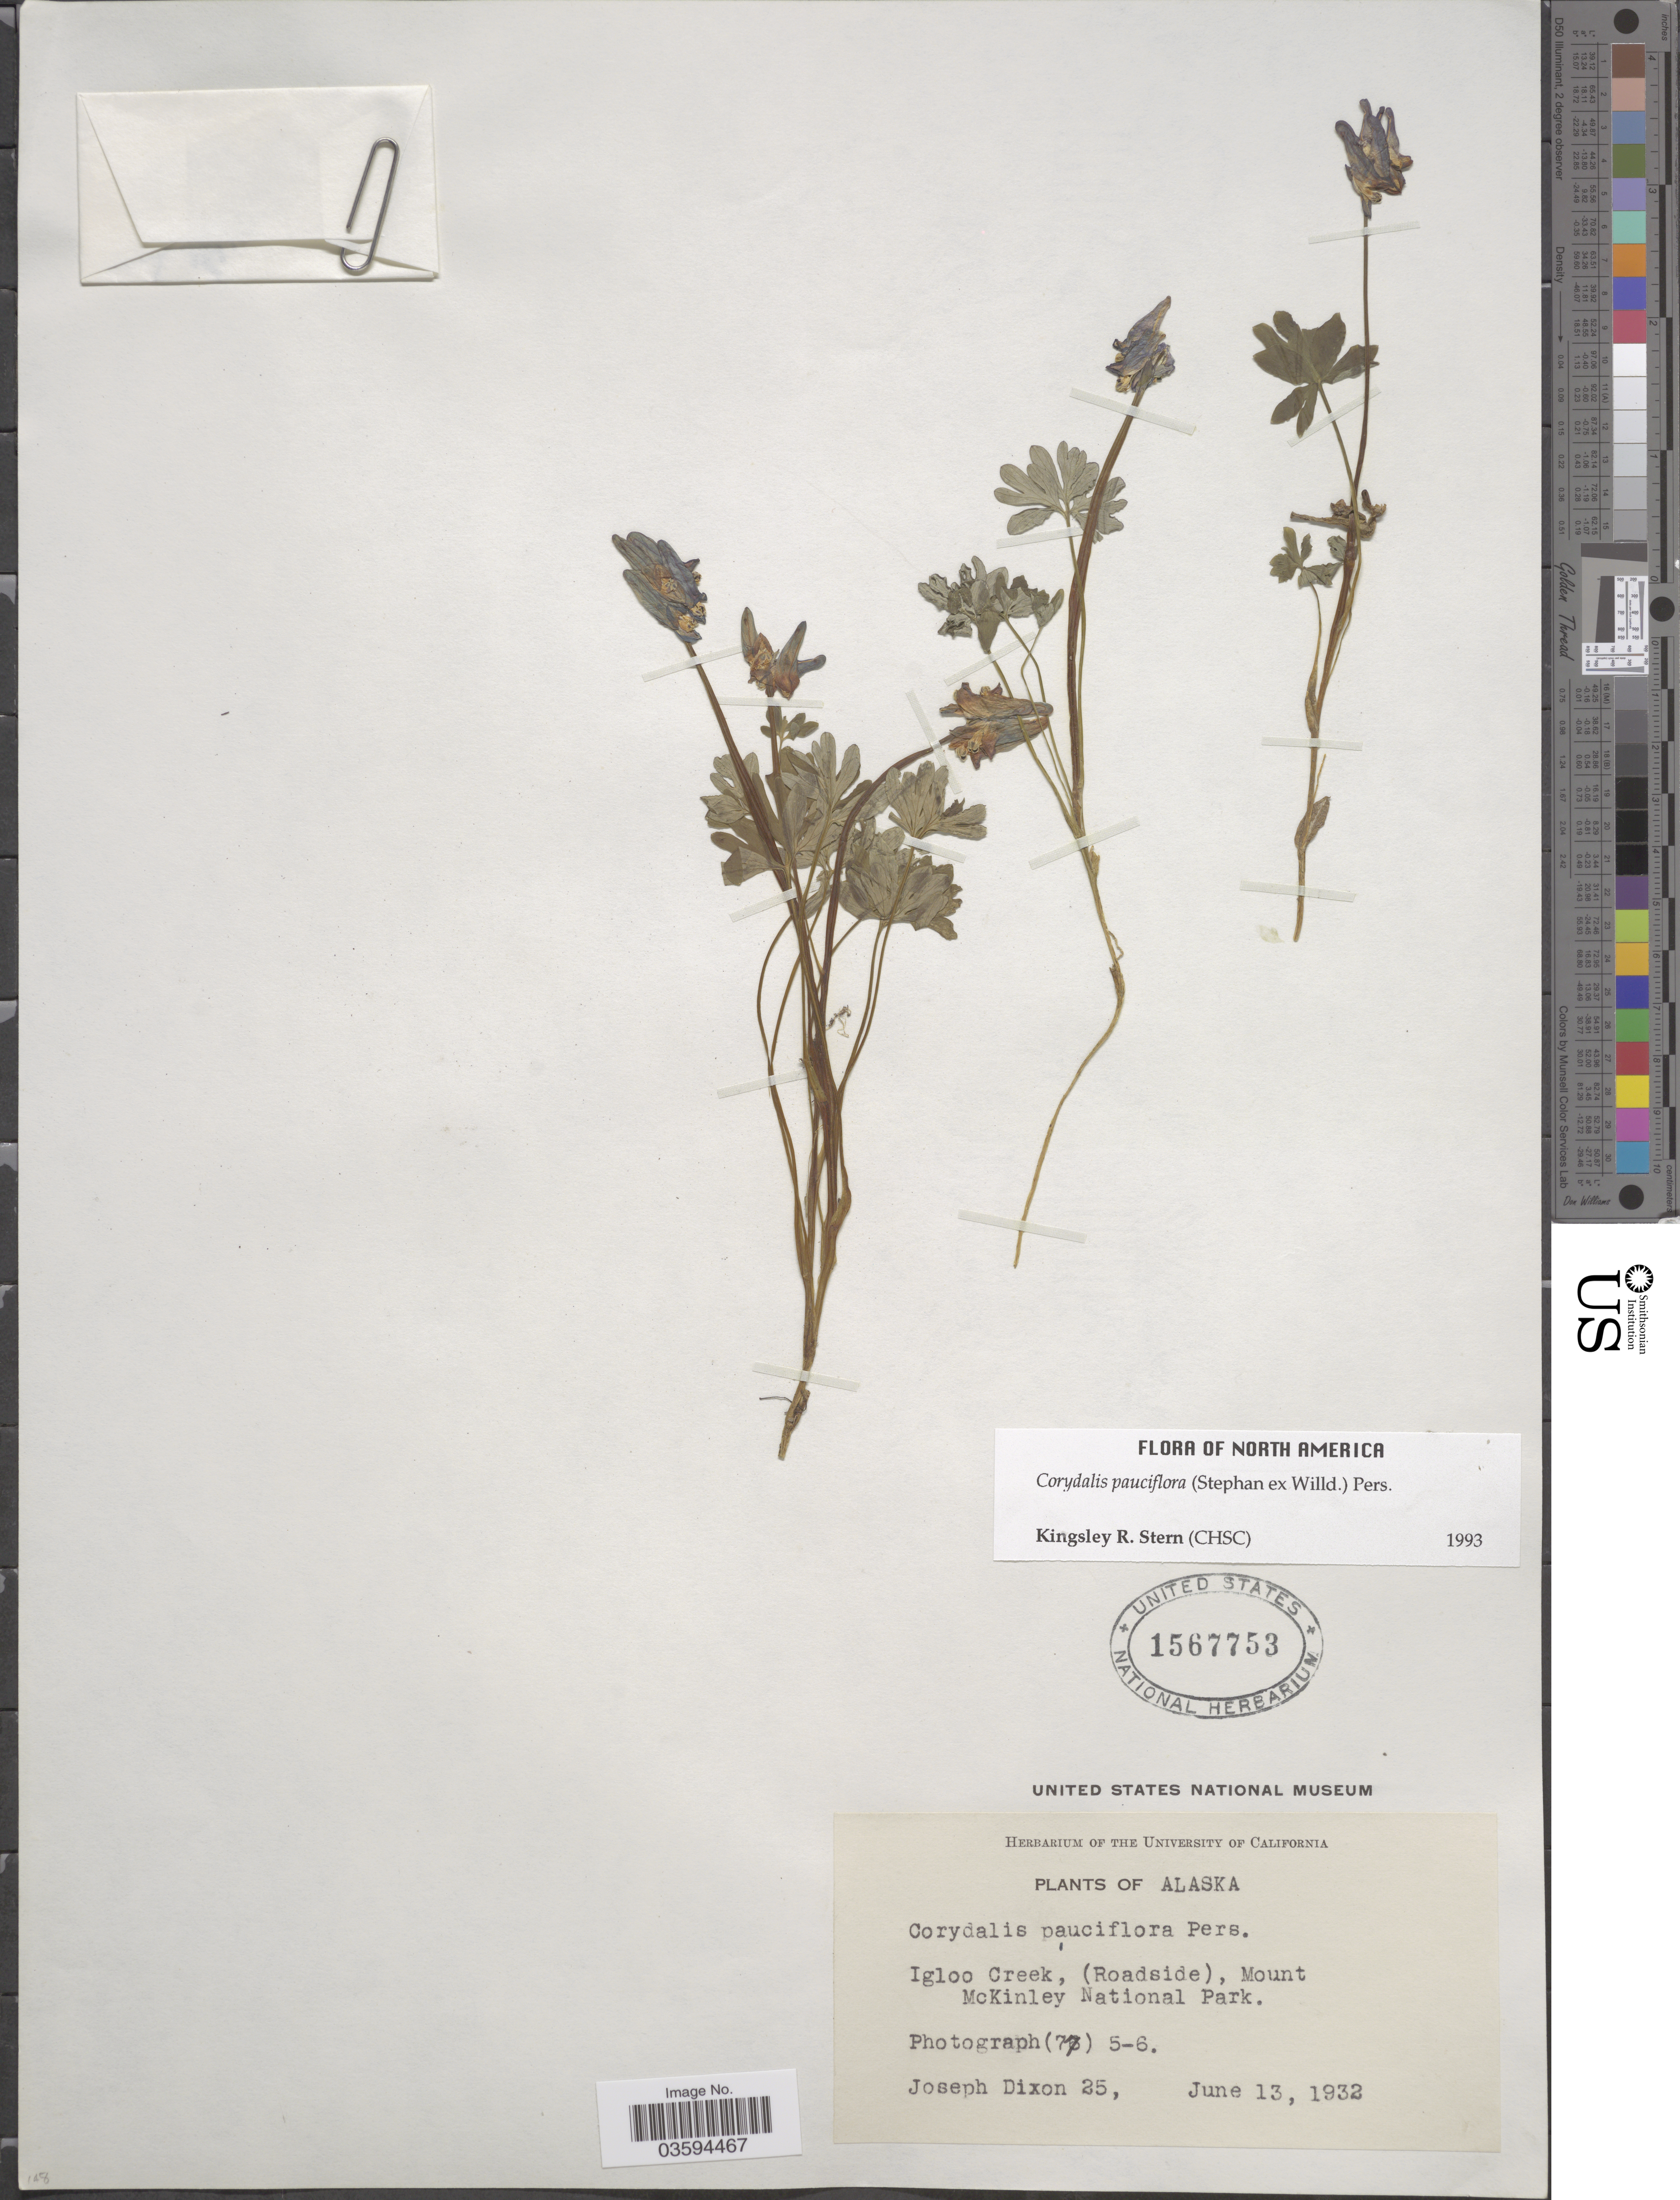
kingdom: Plantae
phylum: Tracheophyta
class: Magnoliopsida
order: Ranunculales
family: Papaveraceae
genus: Corydalis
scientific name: Corydalis pauciflora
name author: (Stephan) Pers.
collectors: J. Dixon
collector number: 25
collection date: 1932-06-13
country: United States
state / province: Alaska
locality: Igloo Creek, (Roadside), Mount McKinley National Park.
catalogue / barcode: US 1567753